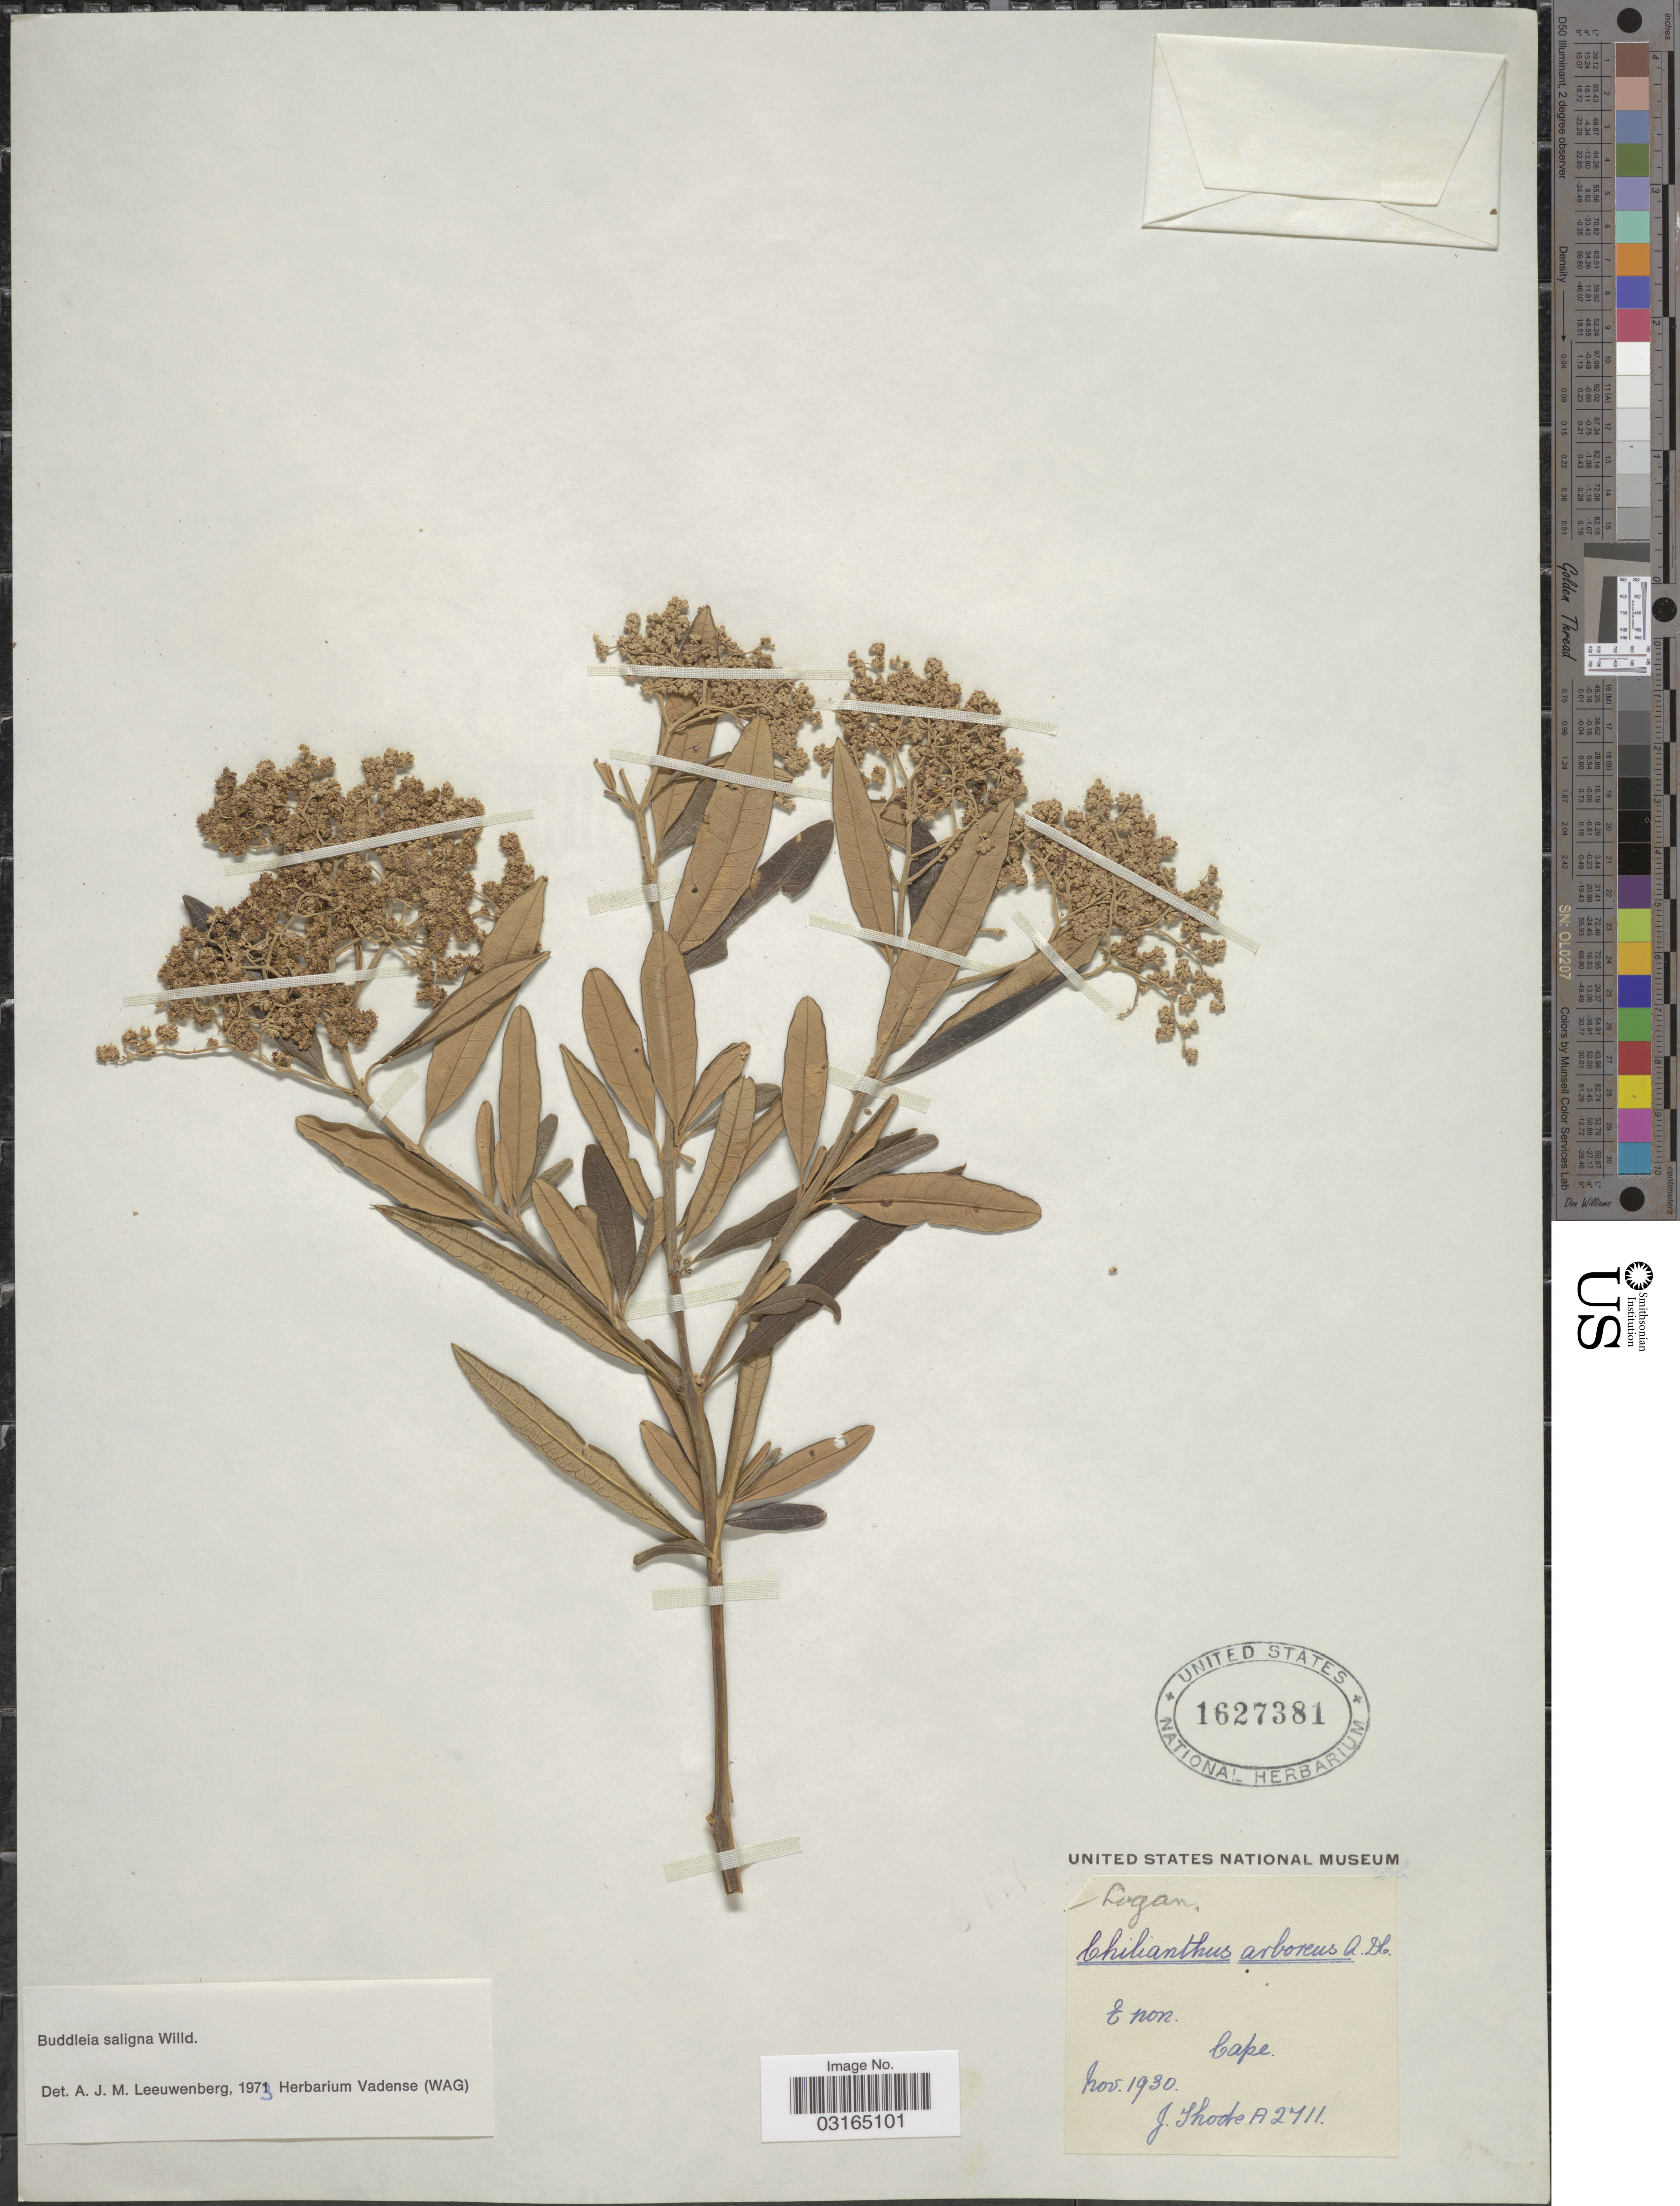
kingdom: Plantae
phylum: Tracheophyta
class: Magnoliopsida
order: Lamiales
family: Scrophulariaceae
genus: Buddleja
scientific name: Buddleja saligna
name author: Willd.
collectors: J. Thode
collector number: A2711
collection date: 1930-11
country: South Africa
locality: Enon. Cape.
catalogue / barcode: US 1627381